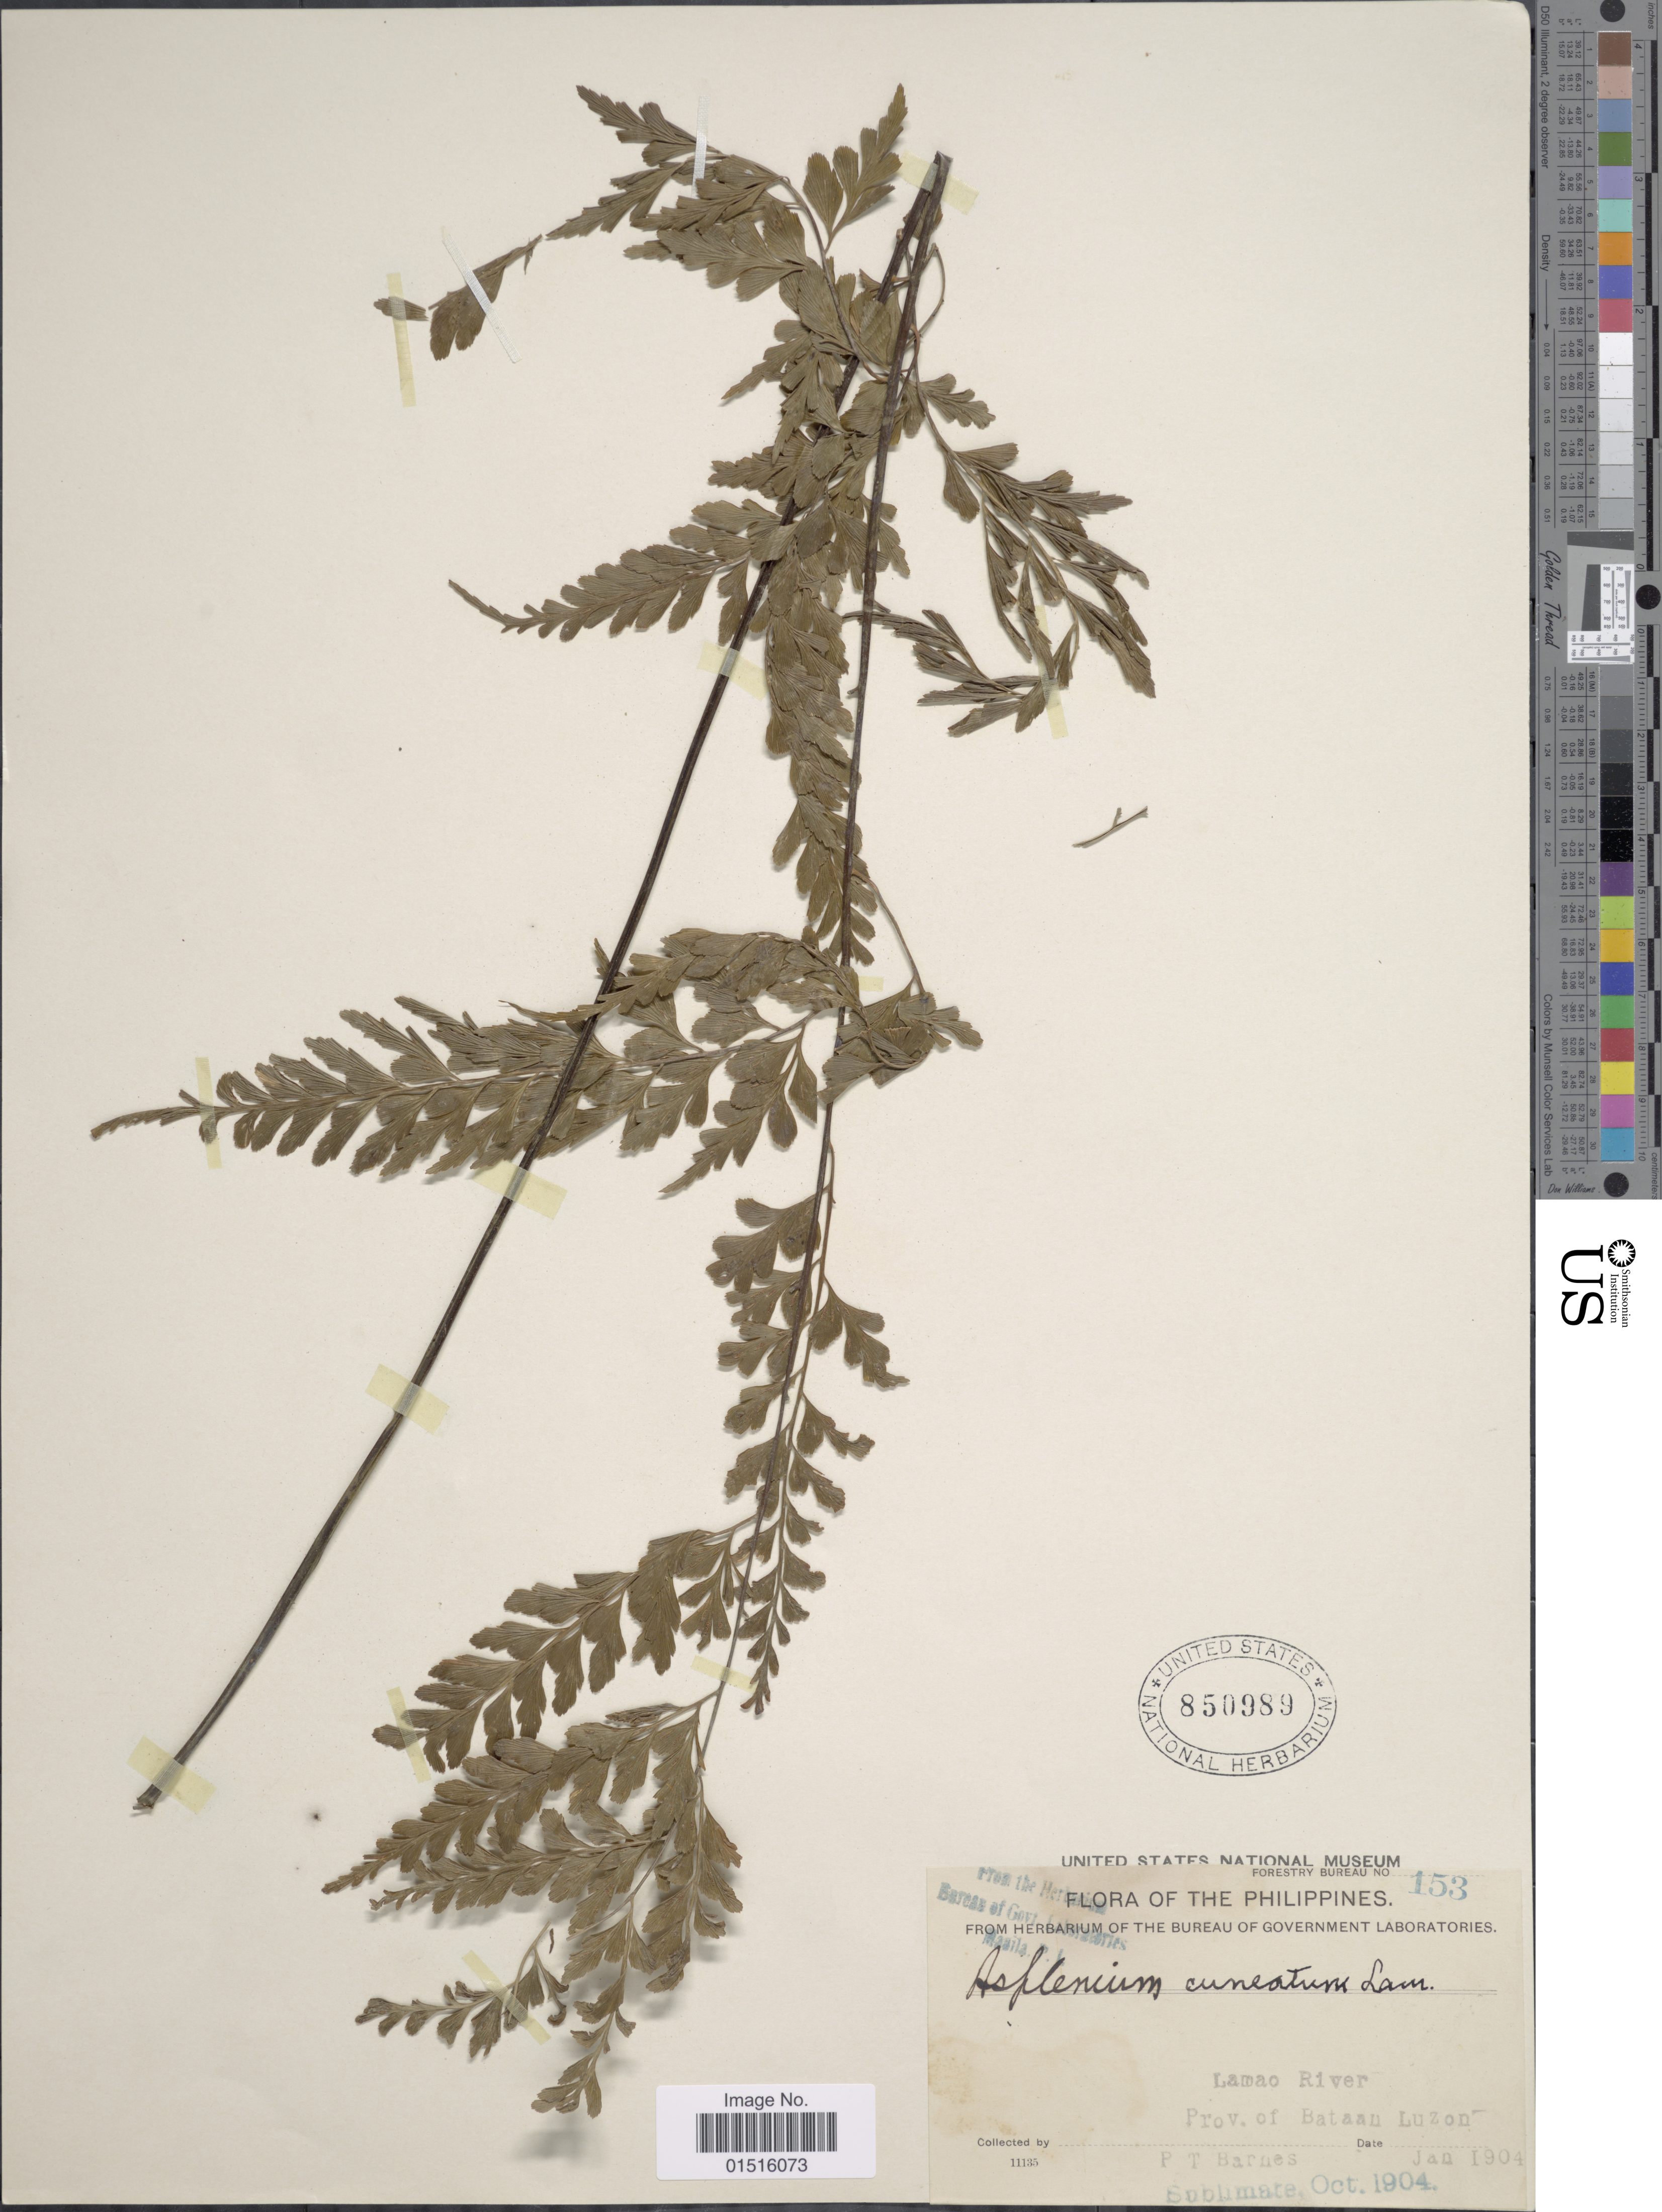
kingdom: Plantae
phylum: Tracheophyta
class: Polypodiopsida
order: Polypodiales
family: Aspleniaceae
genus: Asplenium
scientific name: Asplenium affine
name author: Sw.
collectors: P. Barnes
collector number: Forestry Bureau 153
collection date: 1904-01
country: Philippines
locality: Lamao River, Prov. of Botaan Luzon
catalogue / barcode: US 850989